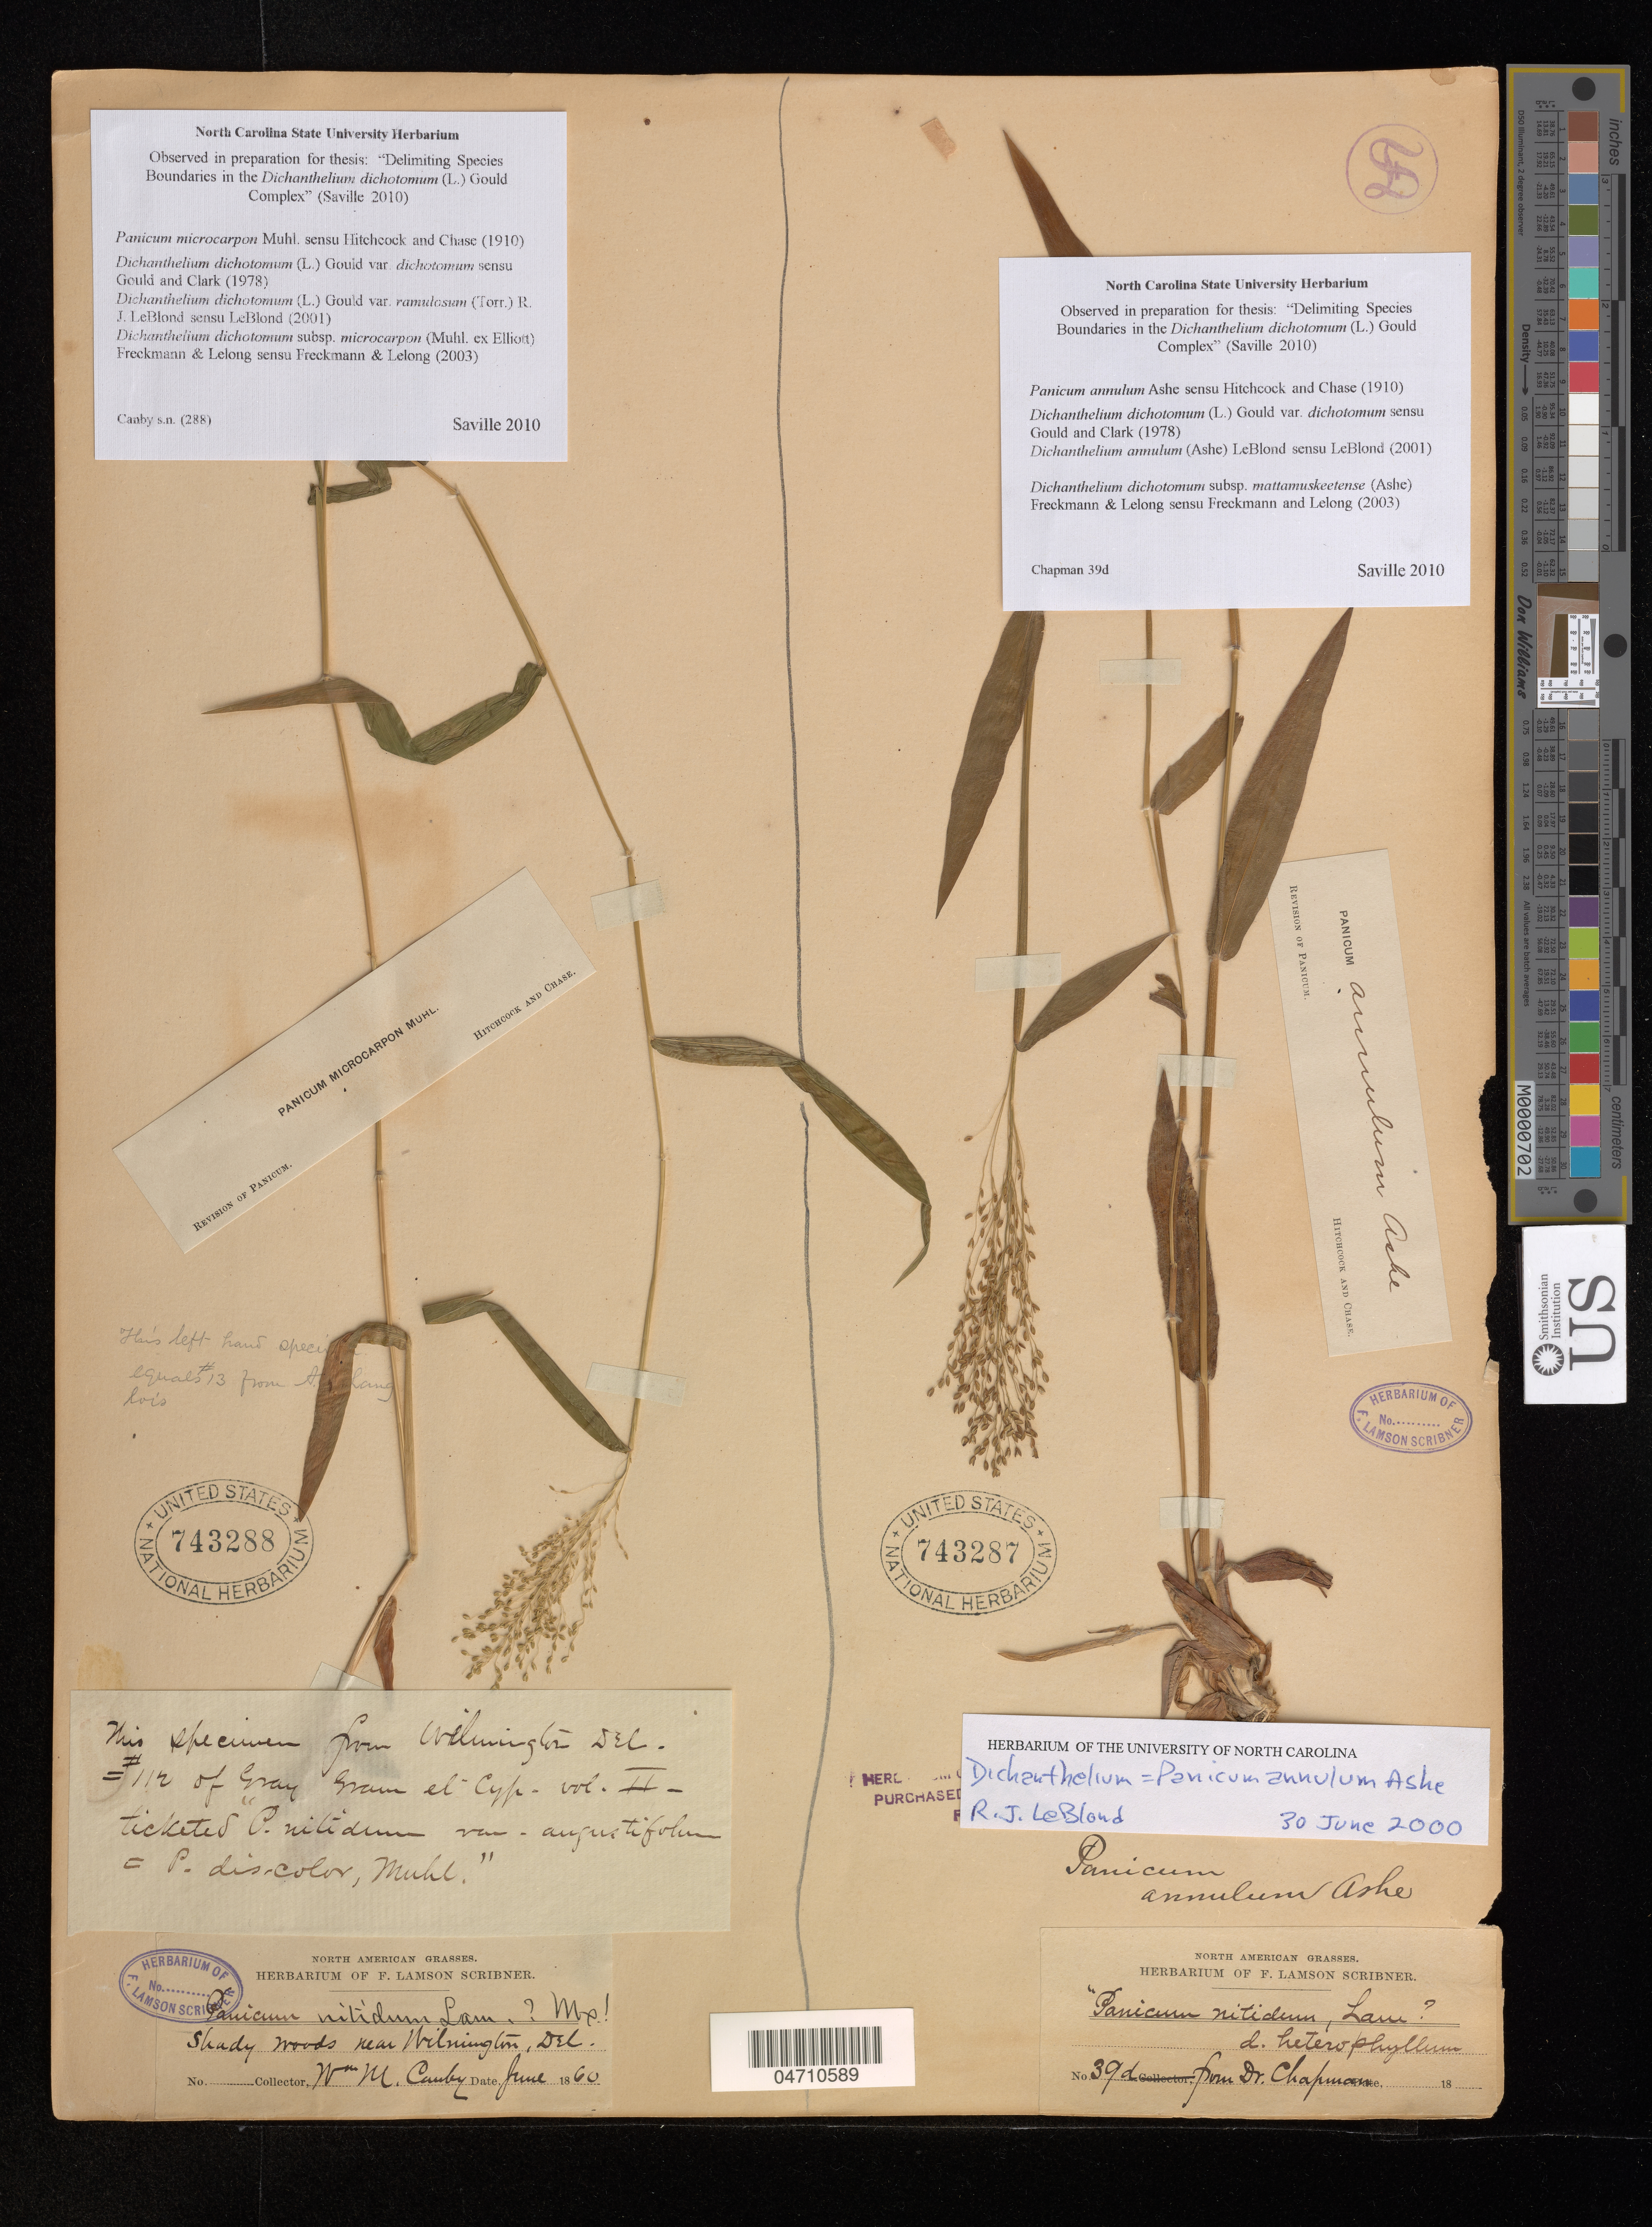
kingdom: Plantae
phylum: Tracheophyta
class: Liliopsida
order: Poales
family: Poaceae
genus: Dichanthelium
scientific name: Dichanthelium dichotomum subsp. mattamuskeetense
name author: (Ashe) Freckmann & Lelong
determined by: Saville, A. C., (NCSC), North Carolina State University (UNITED STATES)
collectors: ex herb. A.W. Chapman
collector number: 39d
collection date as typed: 1800 - 1899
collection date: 1800/1899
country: United States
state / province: Florida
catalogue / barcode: US 7438287-2